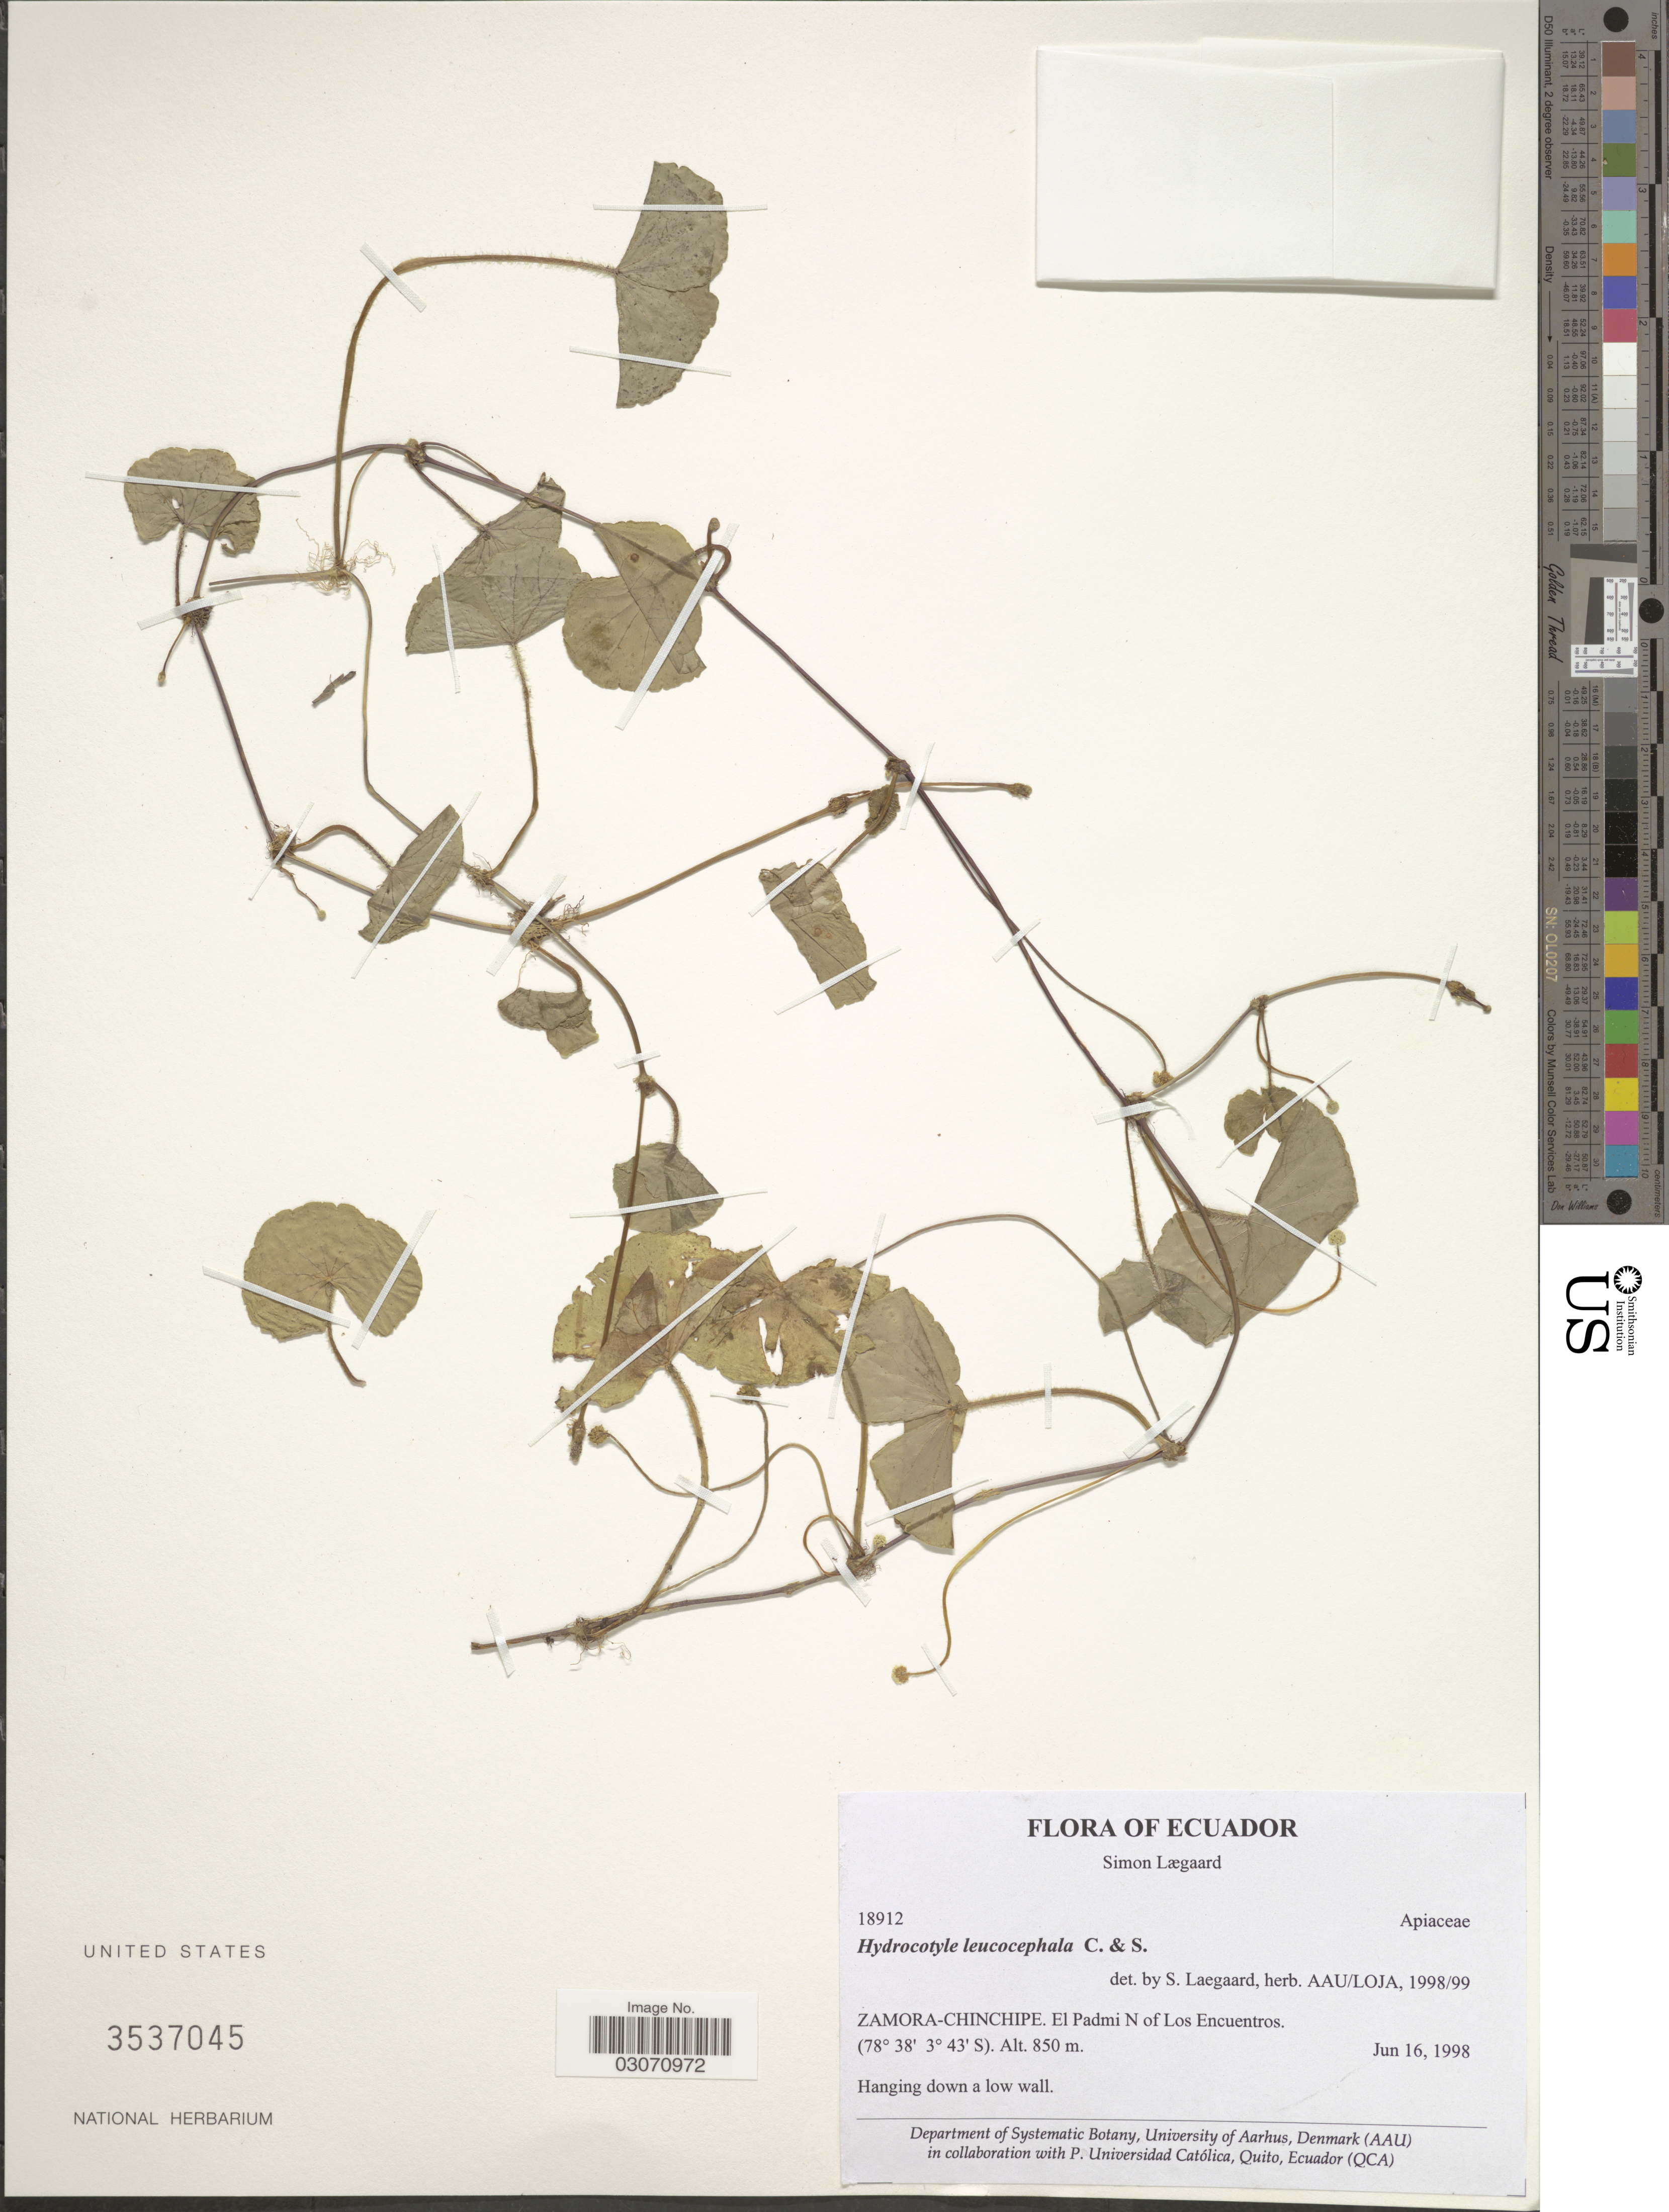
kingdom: Plantae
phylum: Tracheophyta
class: Magnoliopsida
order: Apiales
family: Araliaceae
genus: Hydrocotyle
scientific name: Hydrocotyle leucocephala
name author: Cham. & Schltdl.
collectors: S. Lægaard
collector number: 18912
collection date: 1998-06-16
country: Ecuador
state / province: Zamora-Chinchipe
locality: El Padmi N of Los Encuentros.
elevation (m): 850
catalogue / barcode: US 3537045